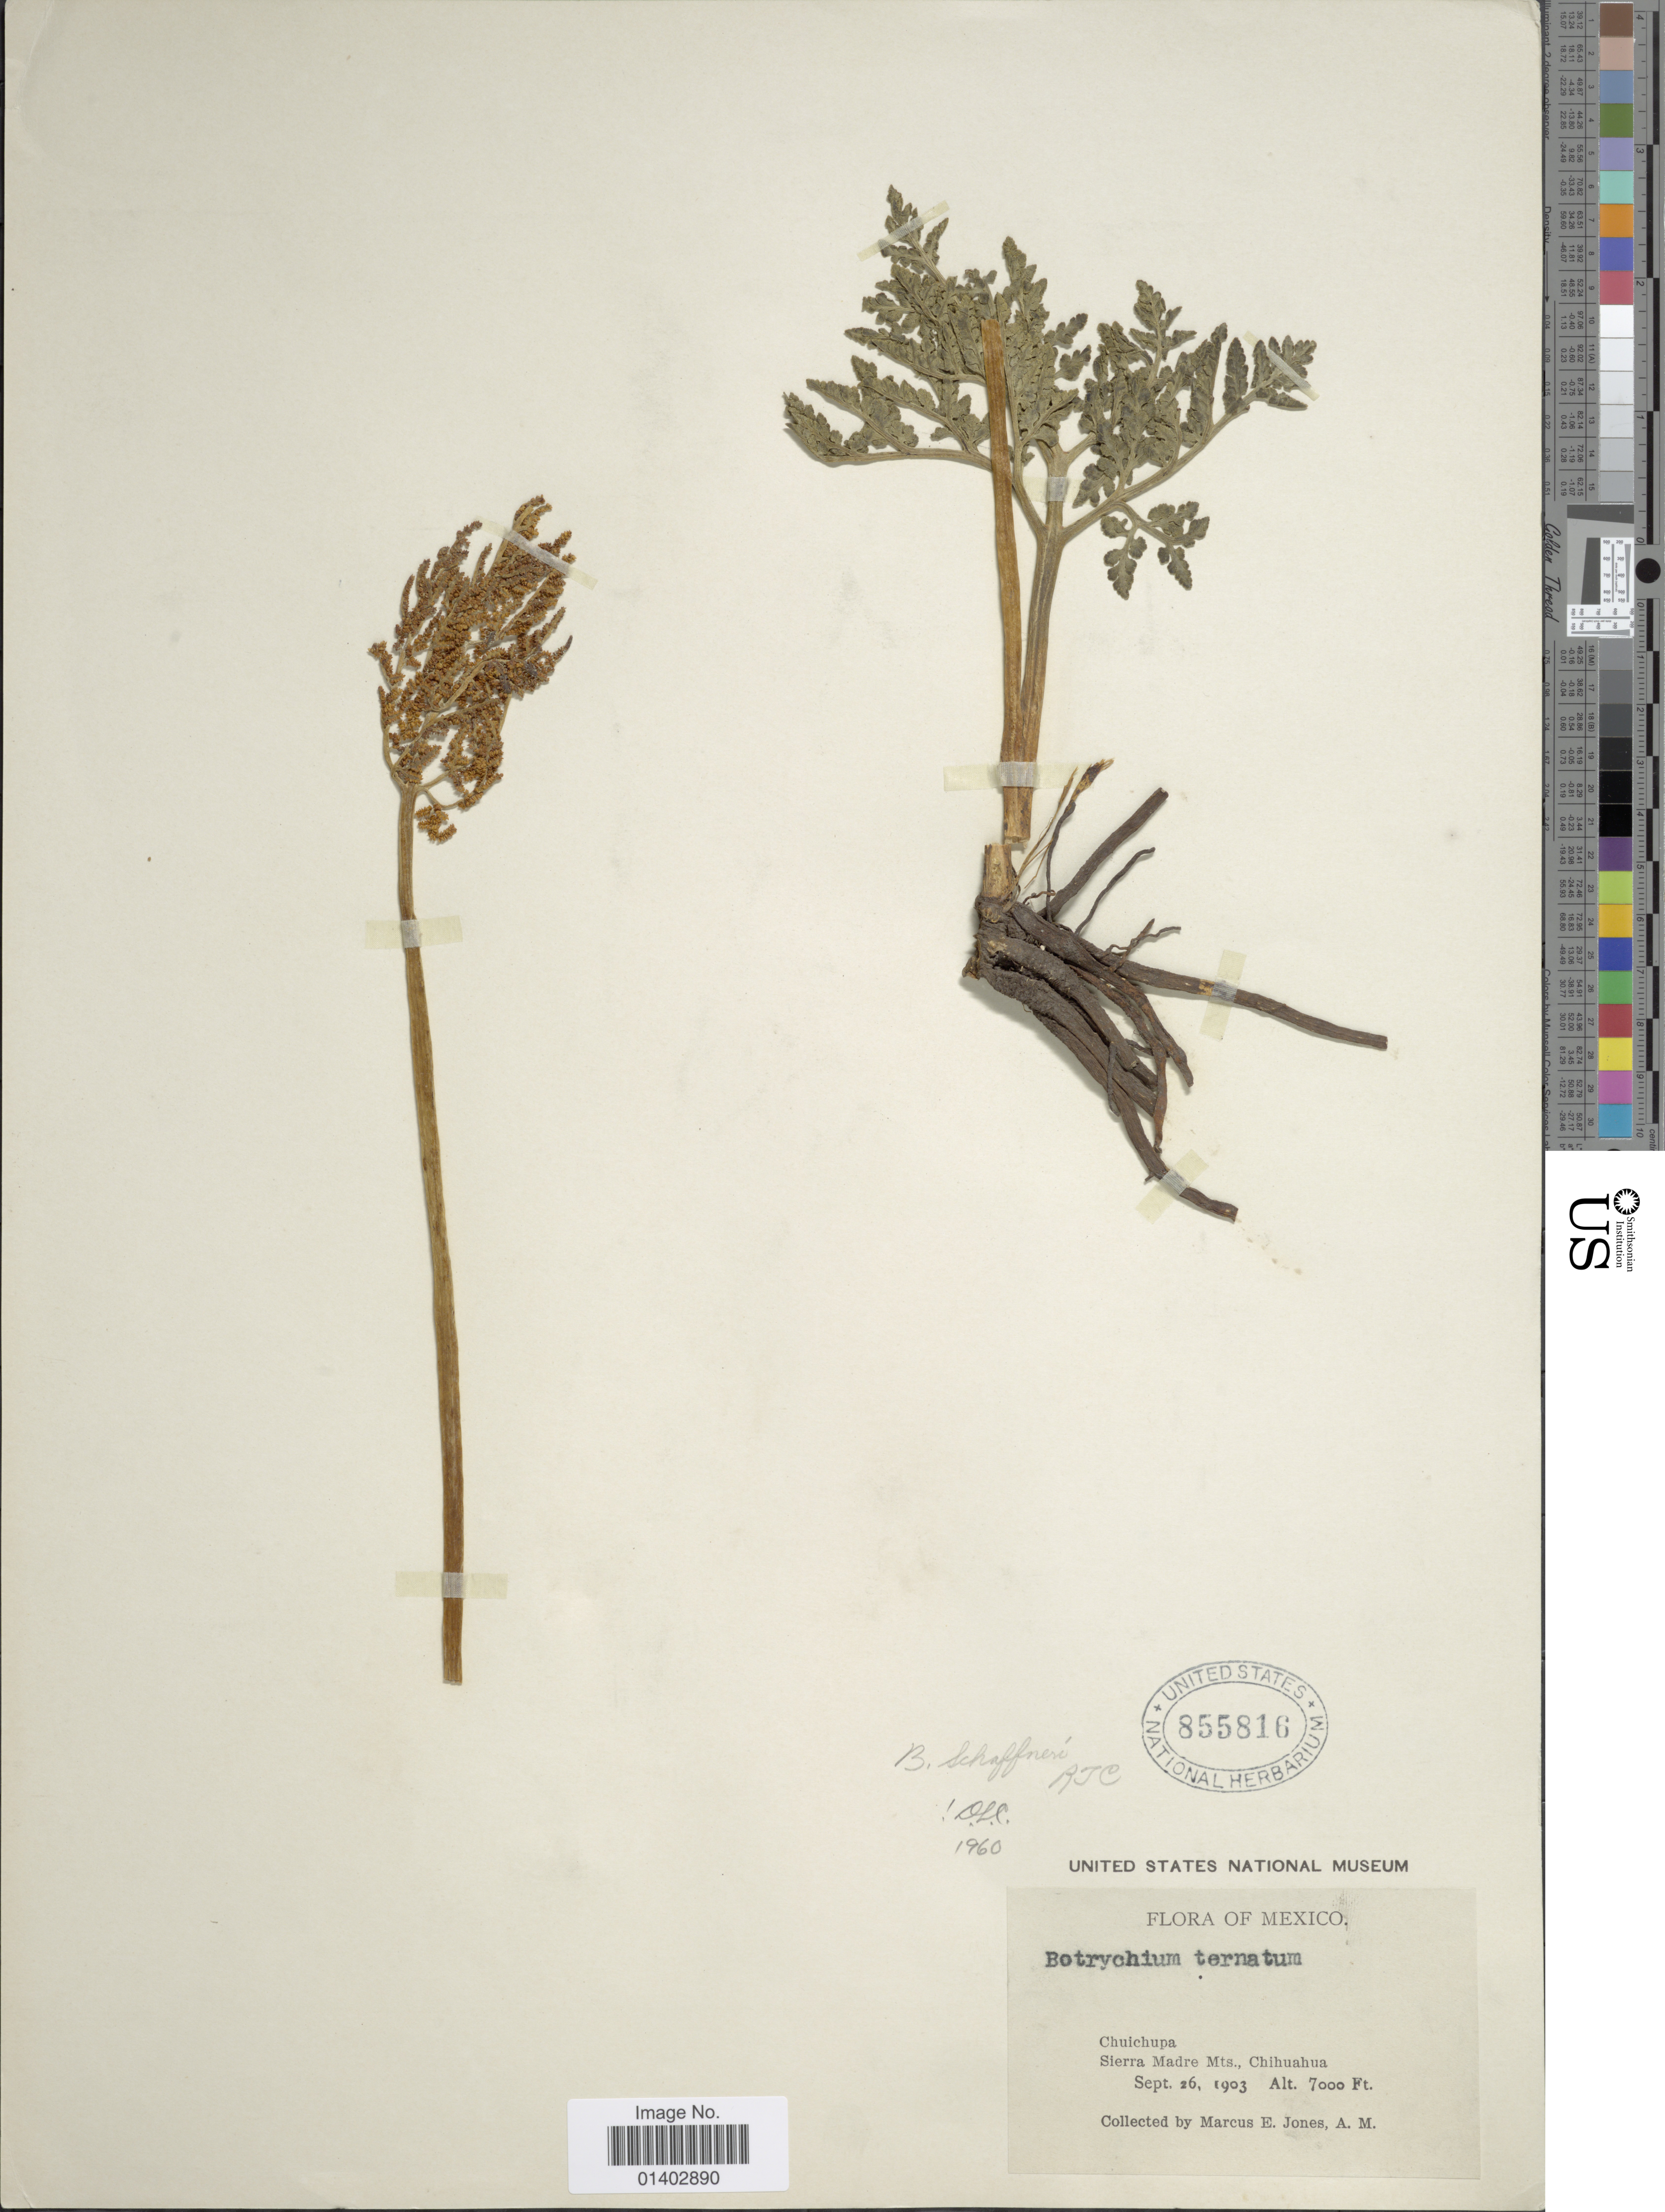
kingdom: Plantae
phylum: Tracheophyta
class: Polypodiopsida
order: Ophioglossales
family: Ophioglossaceae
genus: Botrychium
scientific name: Botrychium schaffneri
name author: Underw.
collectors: M. E. Jones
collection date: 1903-09-26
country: Mexico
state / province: Chihuahua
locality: Chuichupa,Sierra Madre Mts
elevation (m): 2134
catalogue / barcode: US 855816